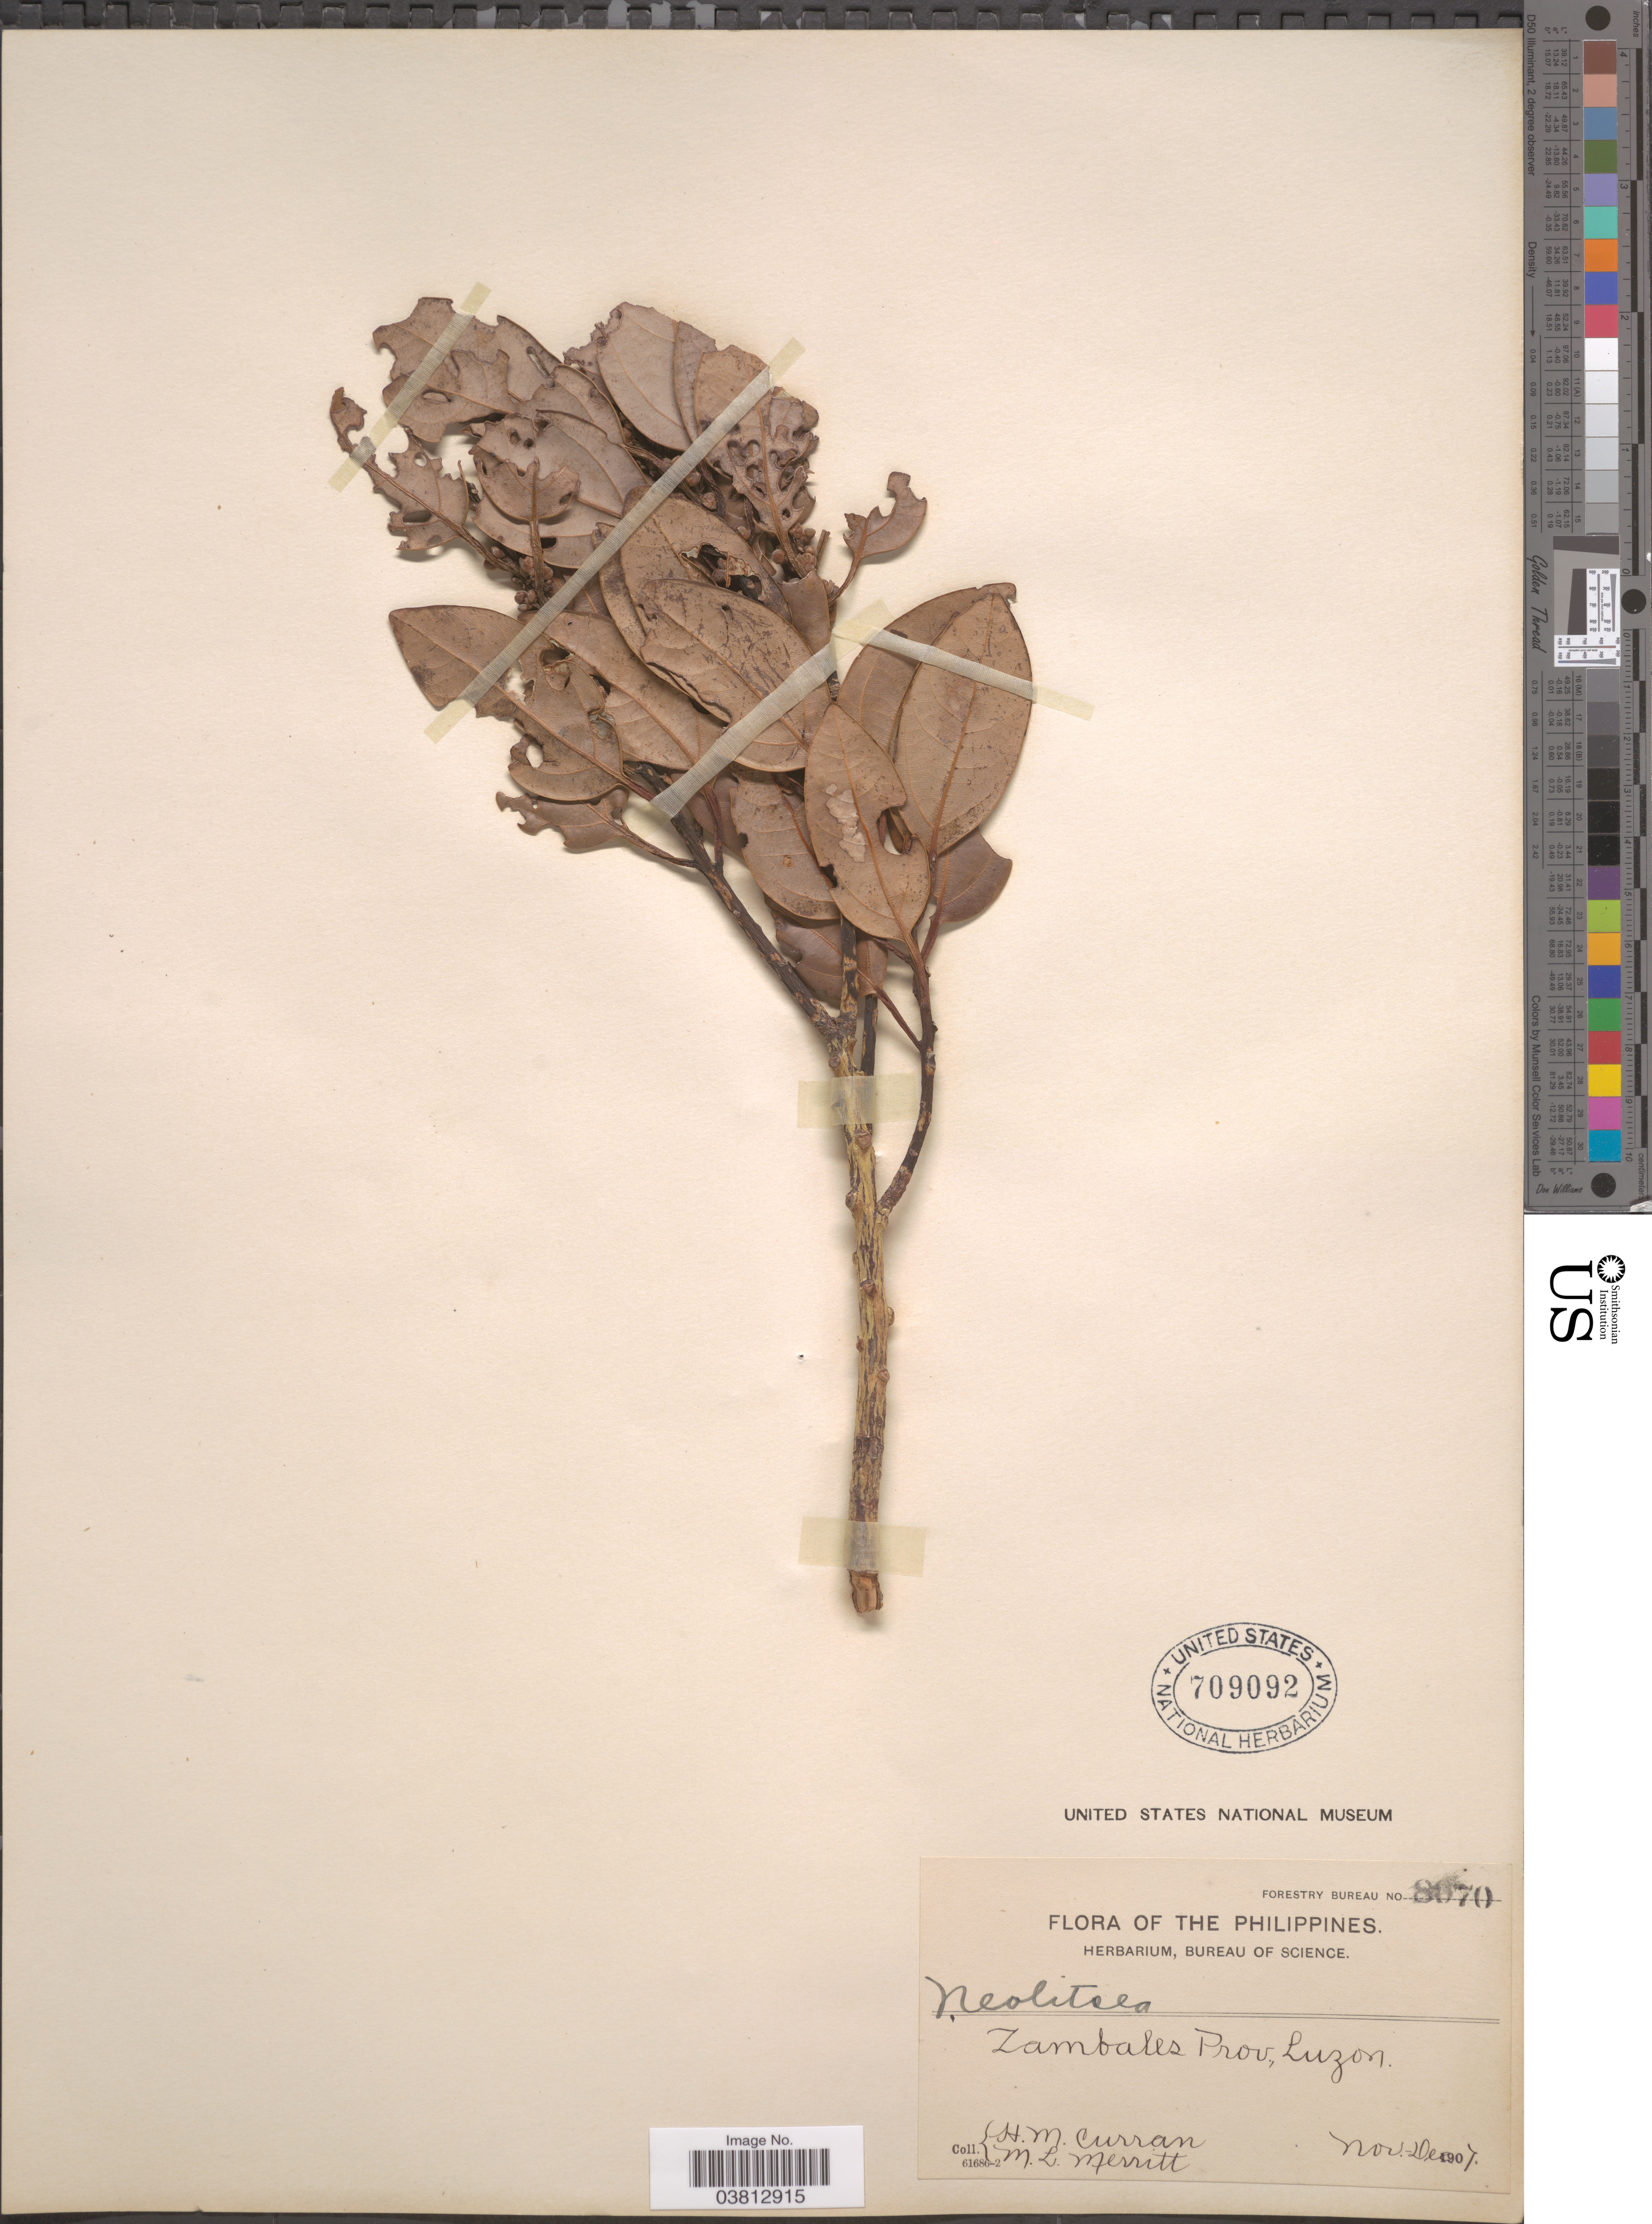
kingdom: Plantae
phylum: Tracheophyta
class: Magnoliopsida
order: Laurales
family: Lauraceae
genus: Neolitsea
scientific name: Neolitsea sp.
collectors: H. M. Curran & M. L. Merritt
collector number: Forestry Bureau 8870*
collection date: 1907-11/1907-12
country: Philippines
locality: Zambales Prov., Luzon.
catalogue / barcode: US 709092